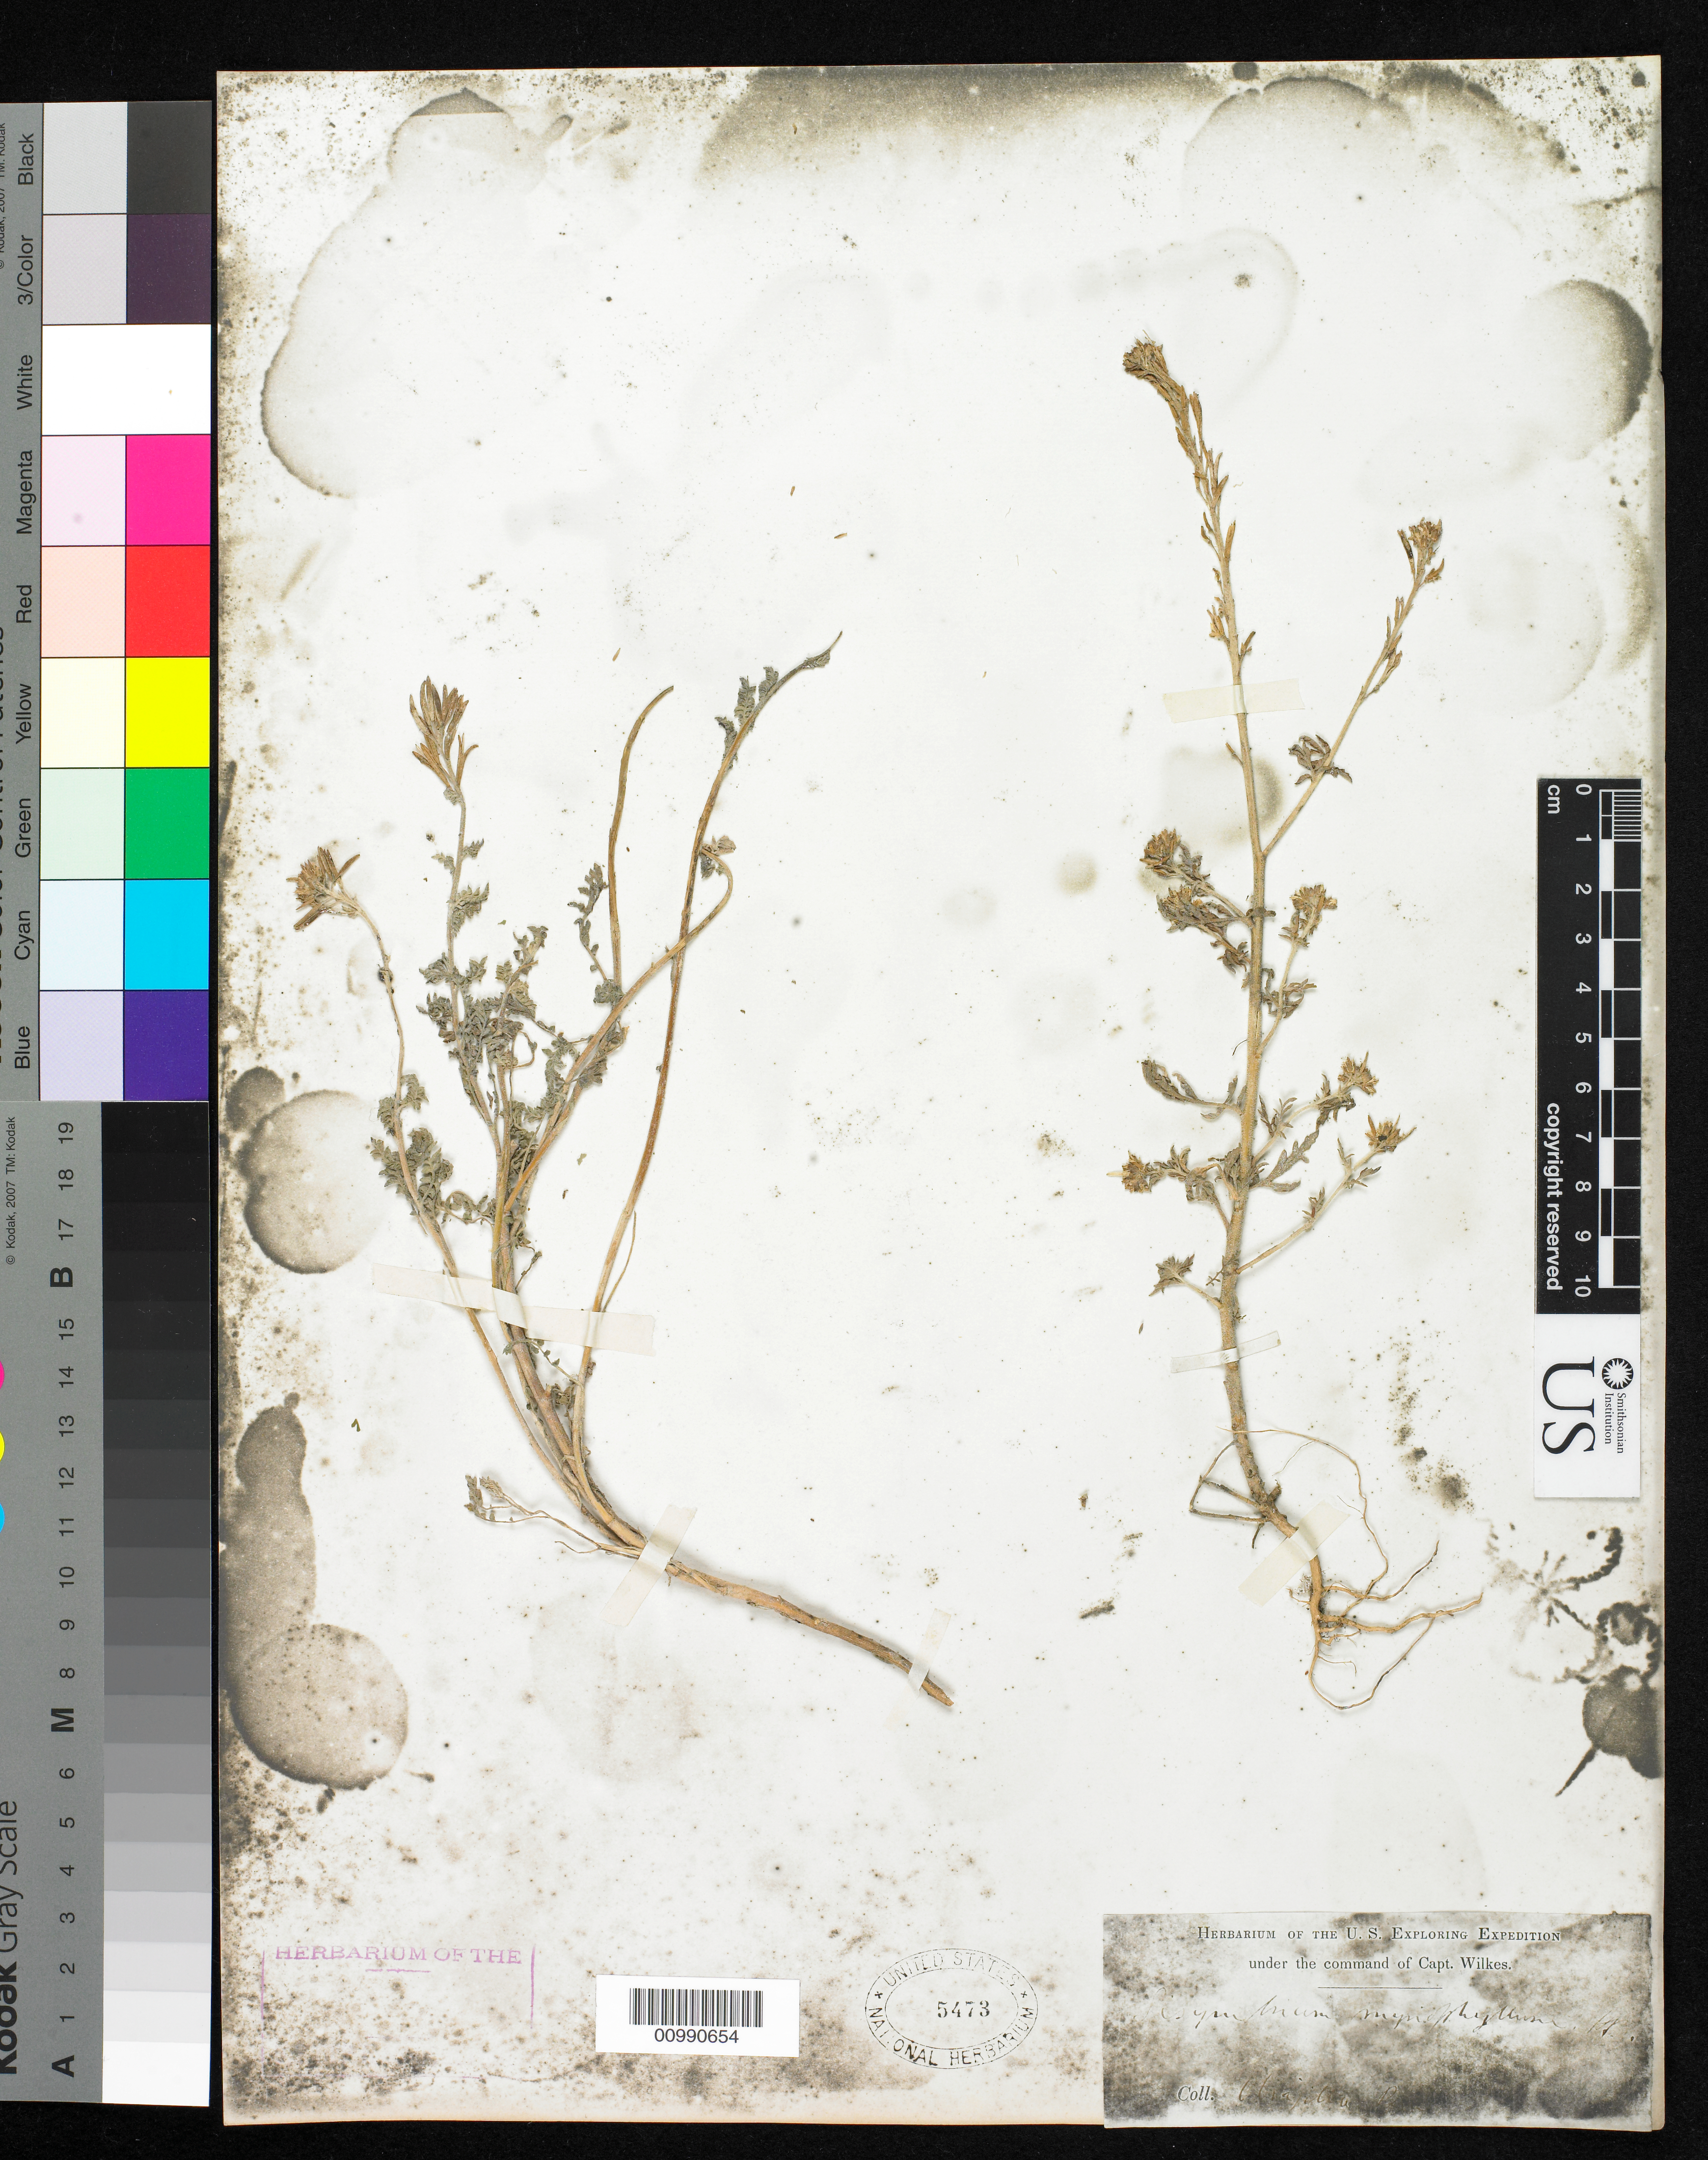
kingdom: Plantae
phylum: Tracheophyta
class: Magnoliopsida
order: Brassicales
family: Brassicaceae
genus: Descurainia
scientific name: Descurainia myriophylla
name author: (Willd.) R.E. Fr.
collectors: Wilkes Explor. Exped.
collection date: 1838/1842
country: Brazil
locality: Brazil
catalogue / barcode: US 5473